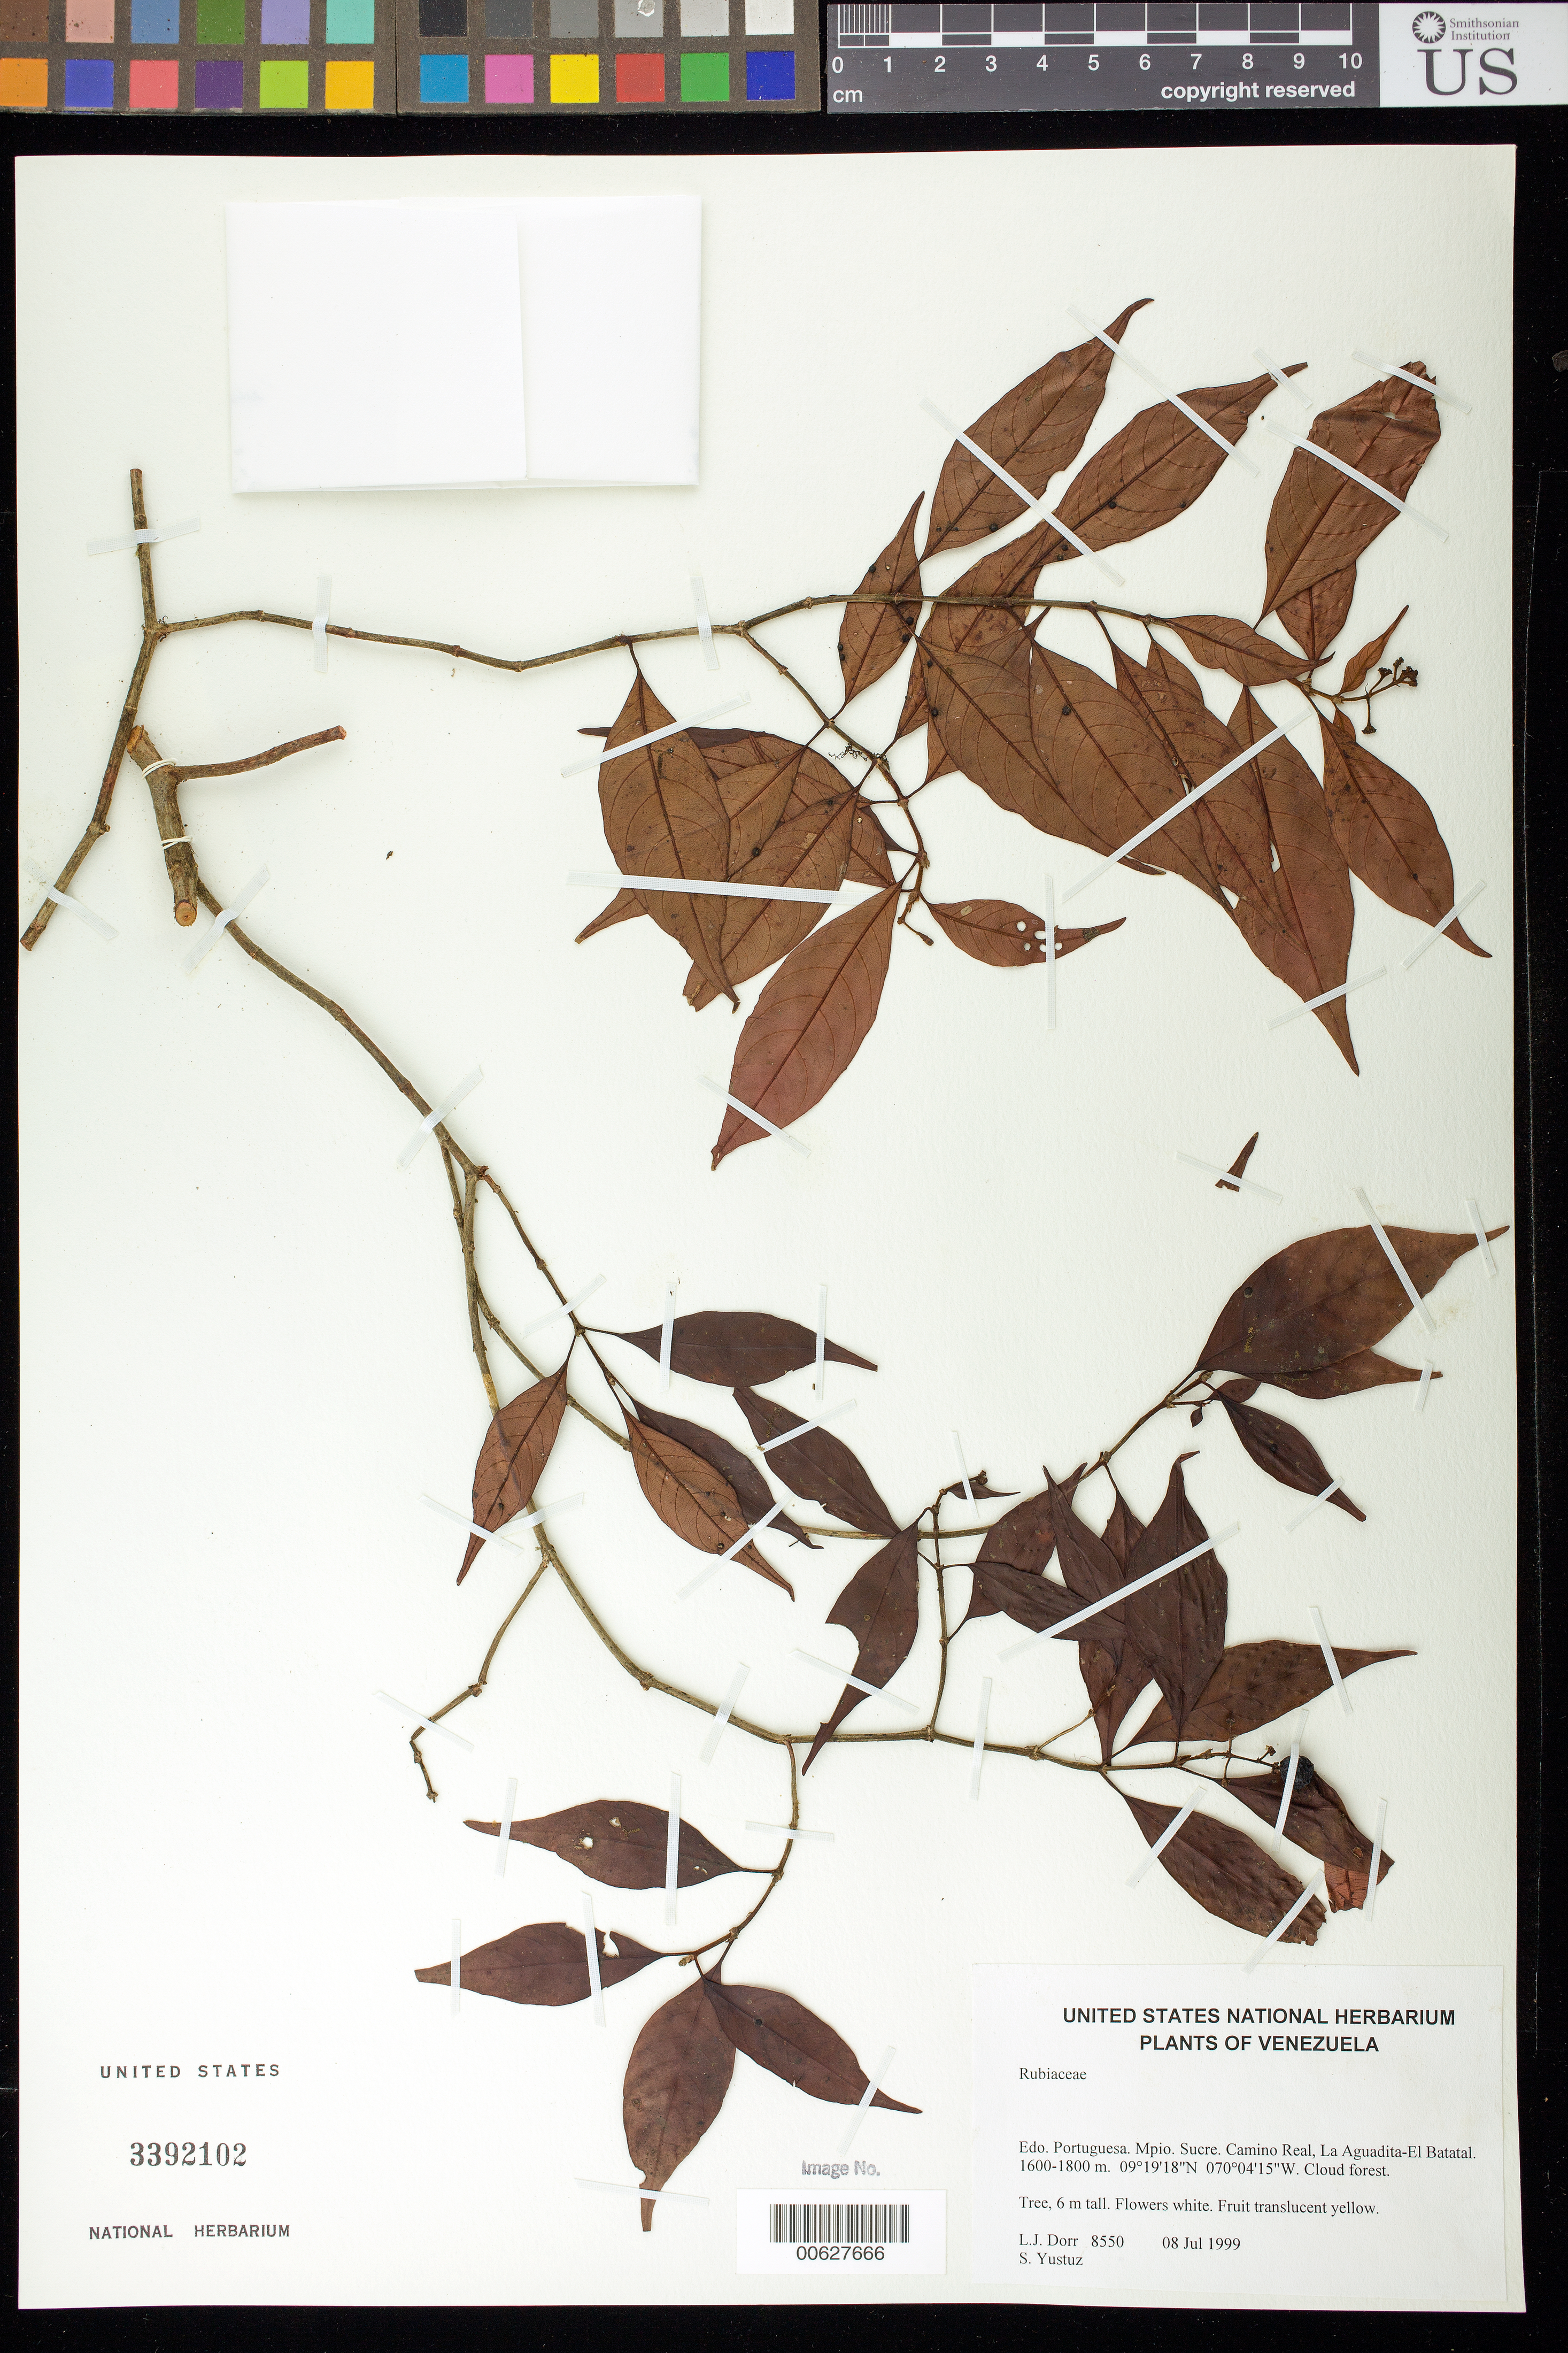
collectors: L. J. Dorr & S. Yustiz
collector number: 8550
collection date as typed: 08 Jul 1999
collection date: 1999-07-08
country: Venezuela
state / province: Portuguesa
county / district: Sucre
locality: Camino Real, La Aguadita-El Batatal.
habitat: Cloud forest.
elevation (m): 1600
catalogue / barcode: US 3392102